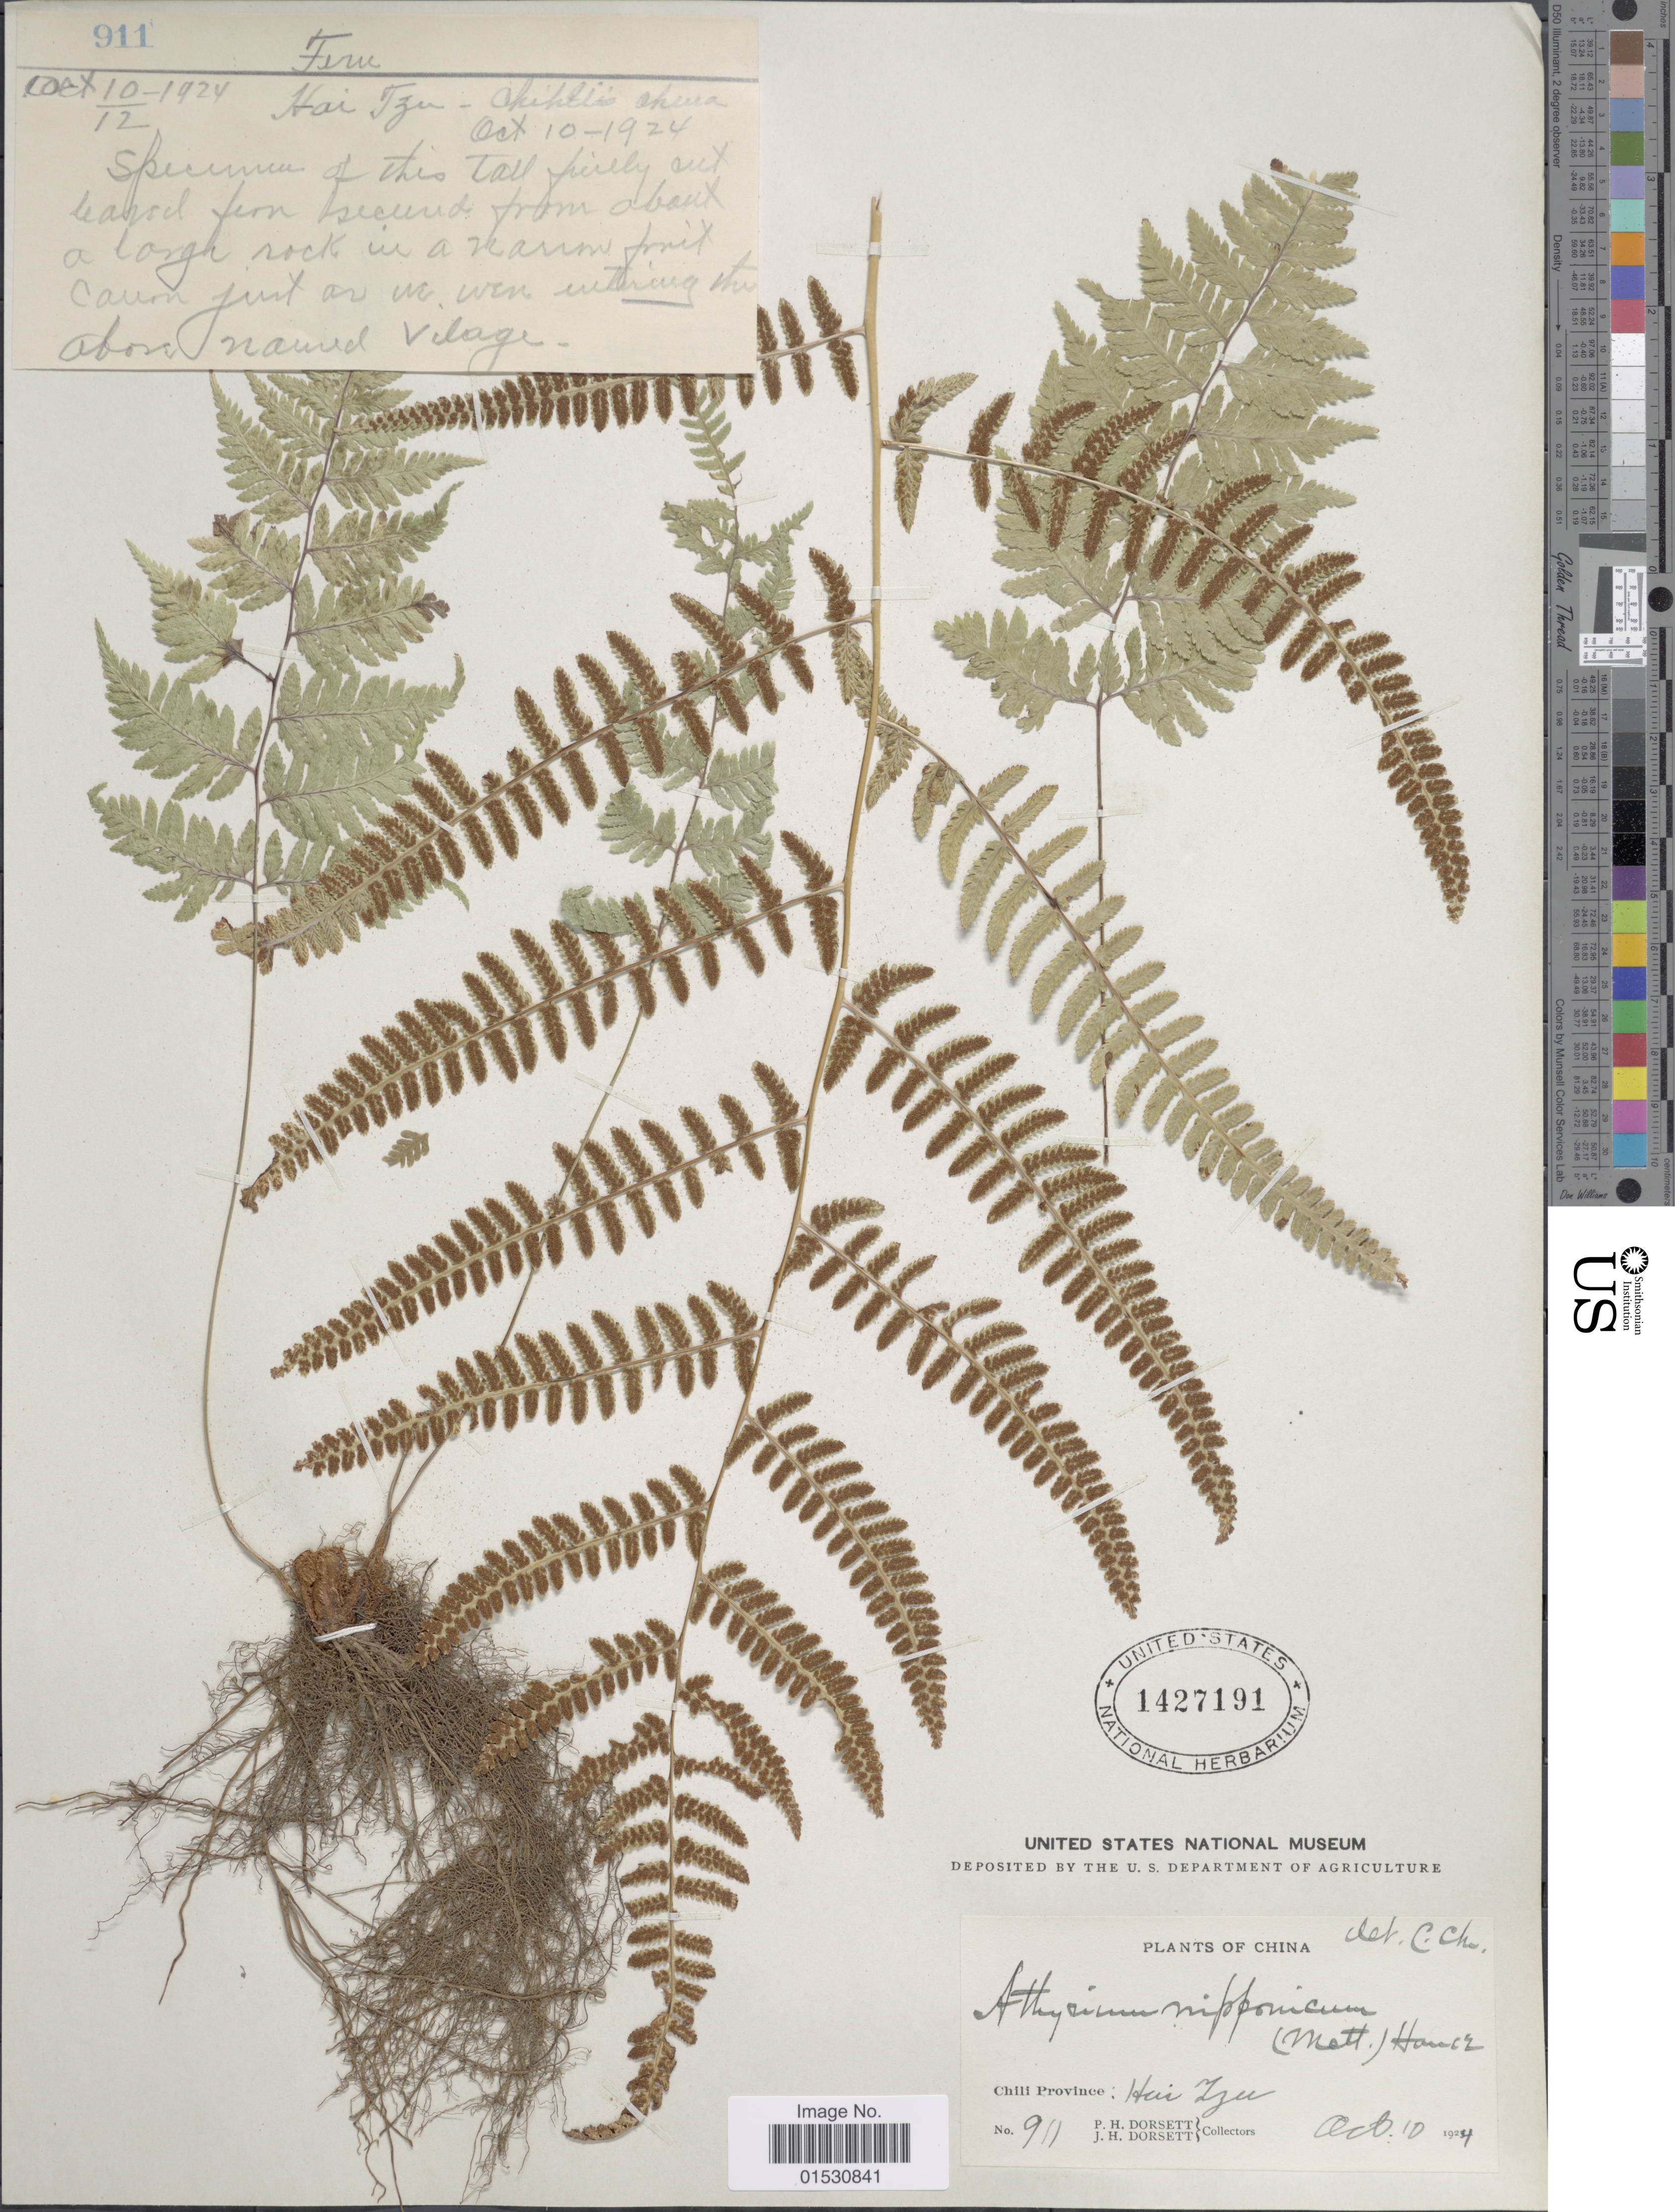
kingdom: Plantae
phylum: Tracheophyta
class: Polypodiopsida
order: Polypodiales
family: Athyriaceae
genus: Athyrium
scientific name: Athyrium nipponicum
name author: (Mett.) Hance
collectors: P. H. Dorsett & J. Dorsett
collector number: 911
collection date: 1924-10-10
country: China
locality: Chili Province: Hui Tzu. Akiktis chua. Above maud vilage. [interpreted]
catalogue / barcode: US 1427191